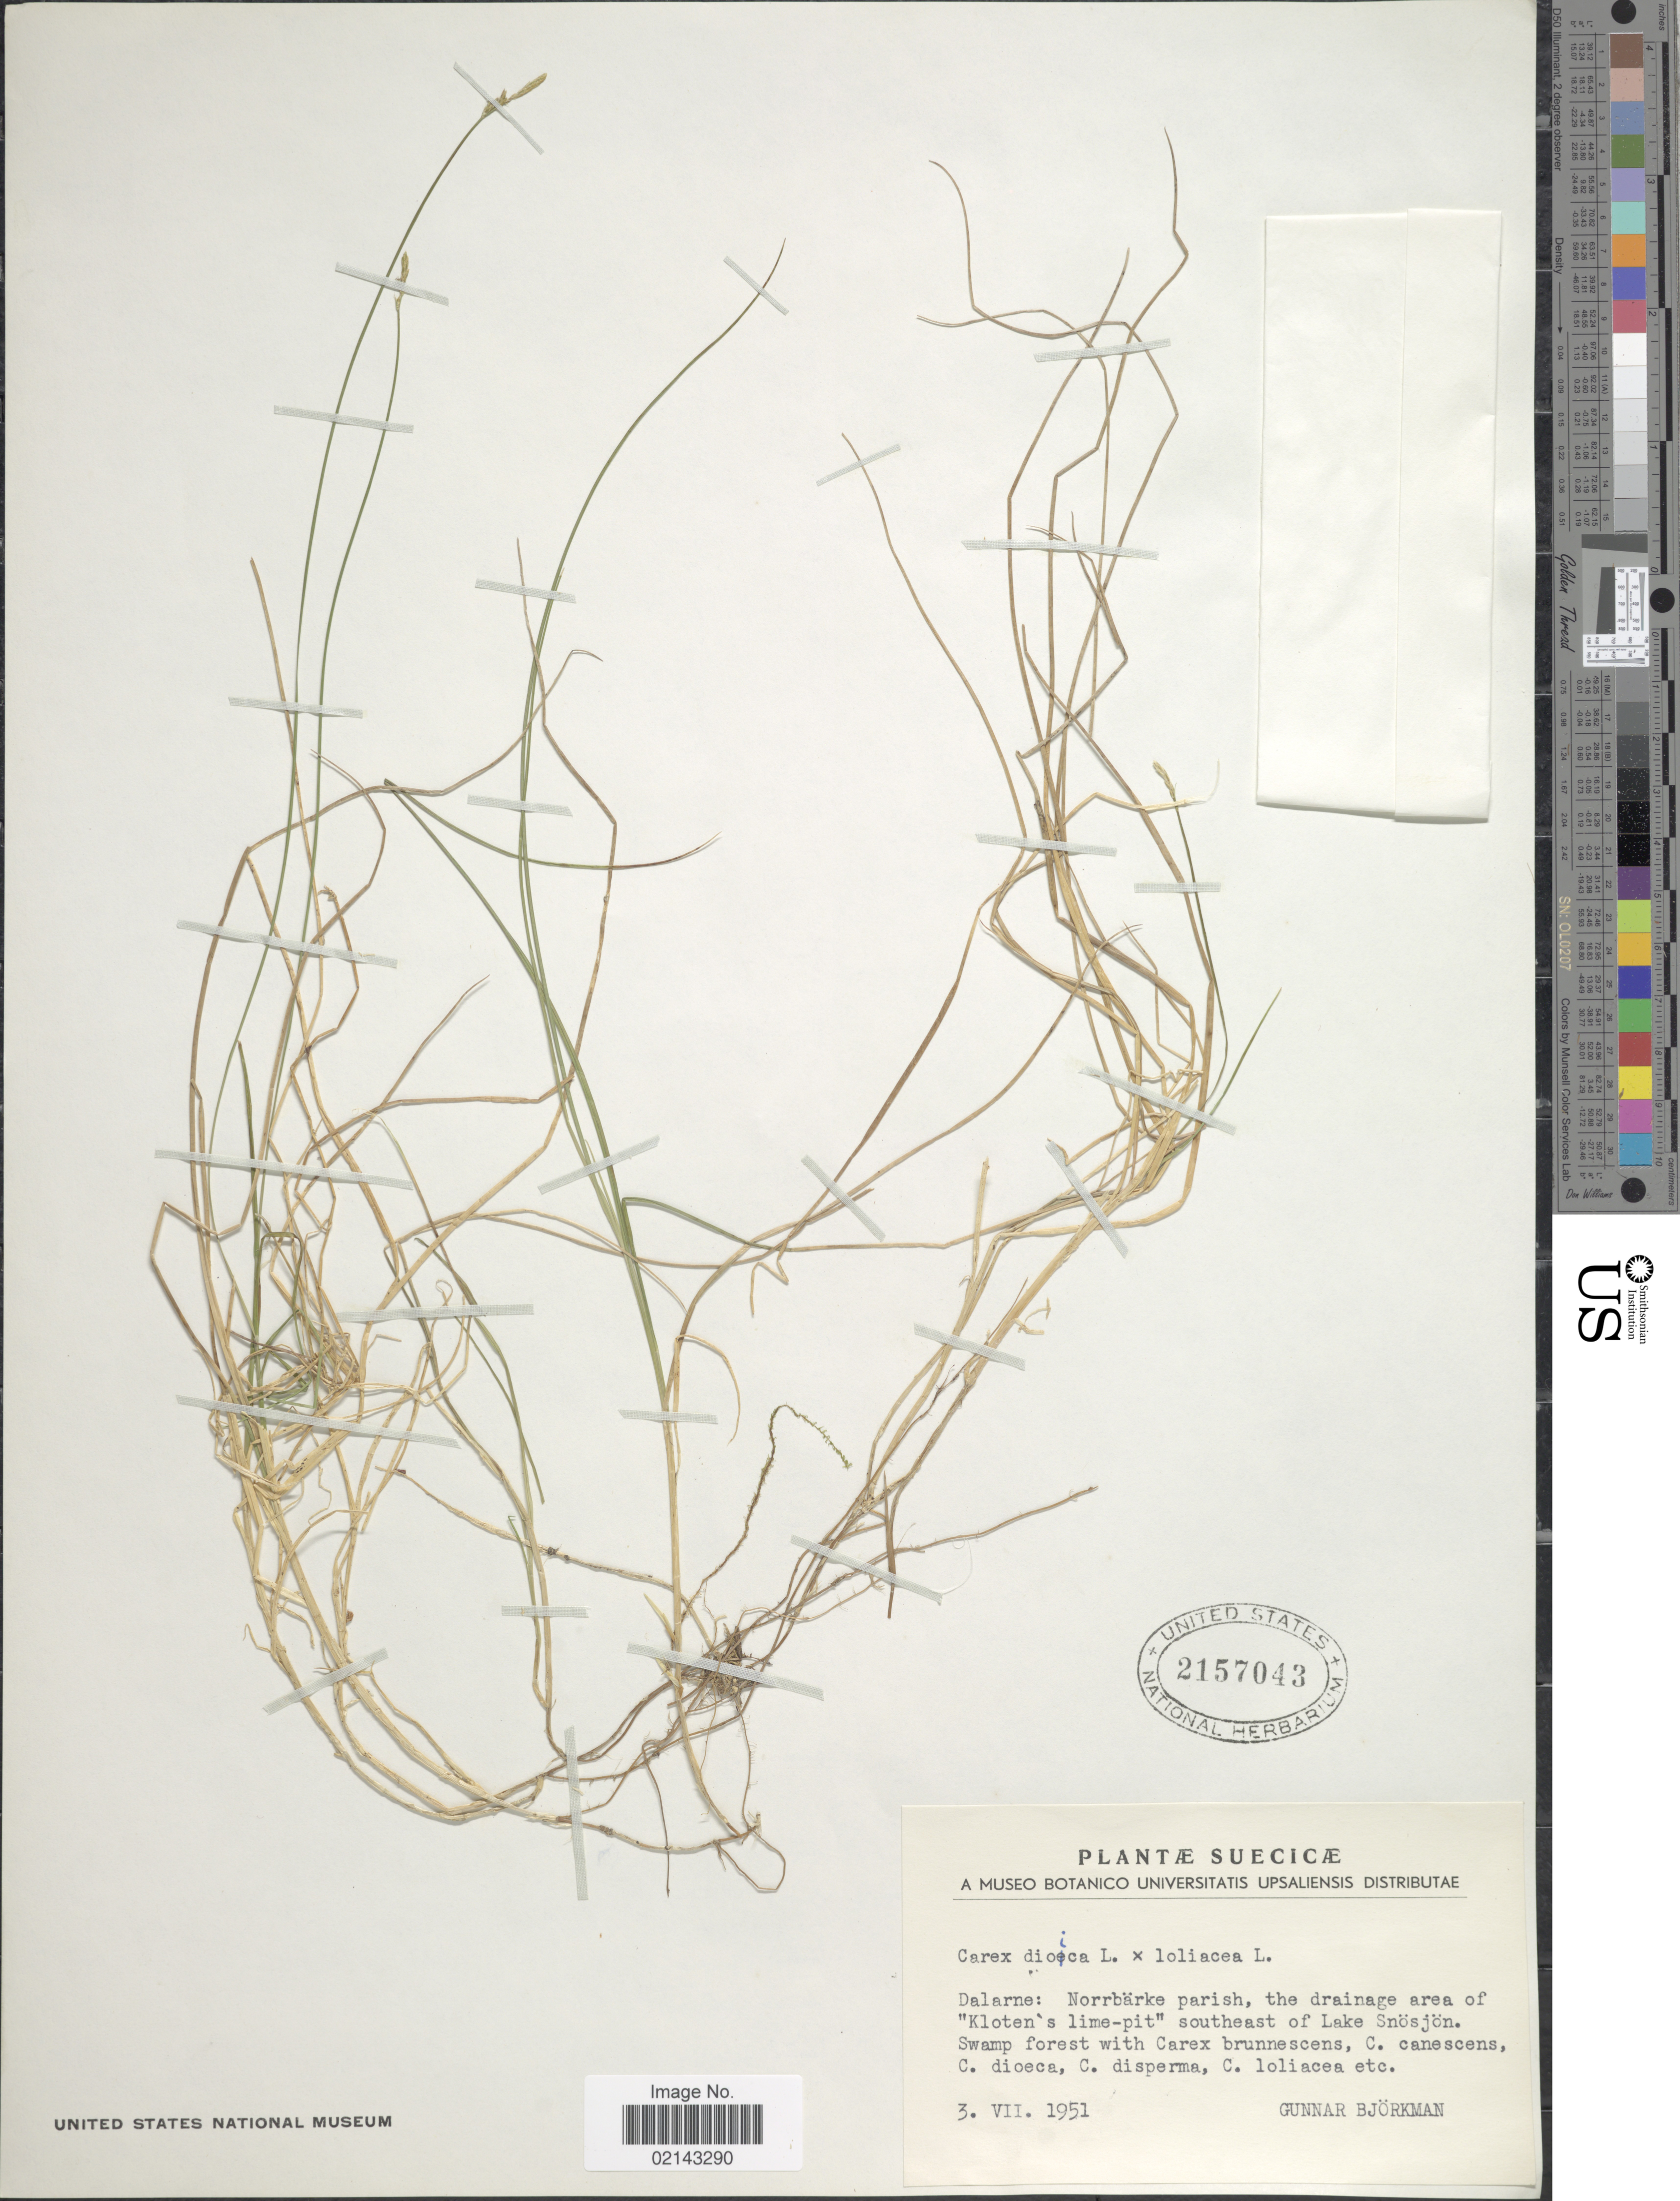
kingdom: Plantae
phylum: Tracheophyta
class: Liliopsida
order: Poales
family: Cyperaceae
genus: Carex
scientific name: Carex dioica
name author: L.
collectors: G. Bjorkman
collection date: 1951-07-03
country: Sweden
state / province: Dalarna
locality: Dalarne: Norrbärke parish, the drainage area of 'Kloten's lime-pit' southeast of Lake Snösjön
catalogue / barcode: US 2157043